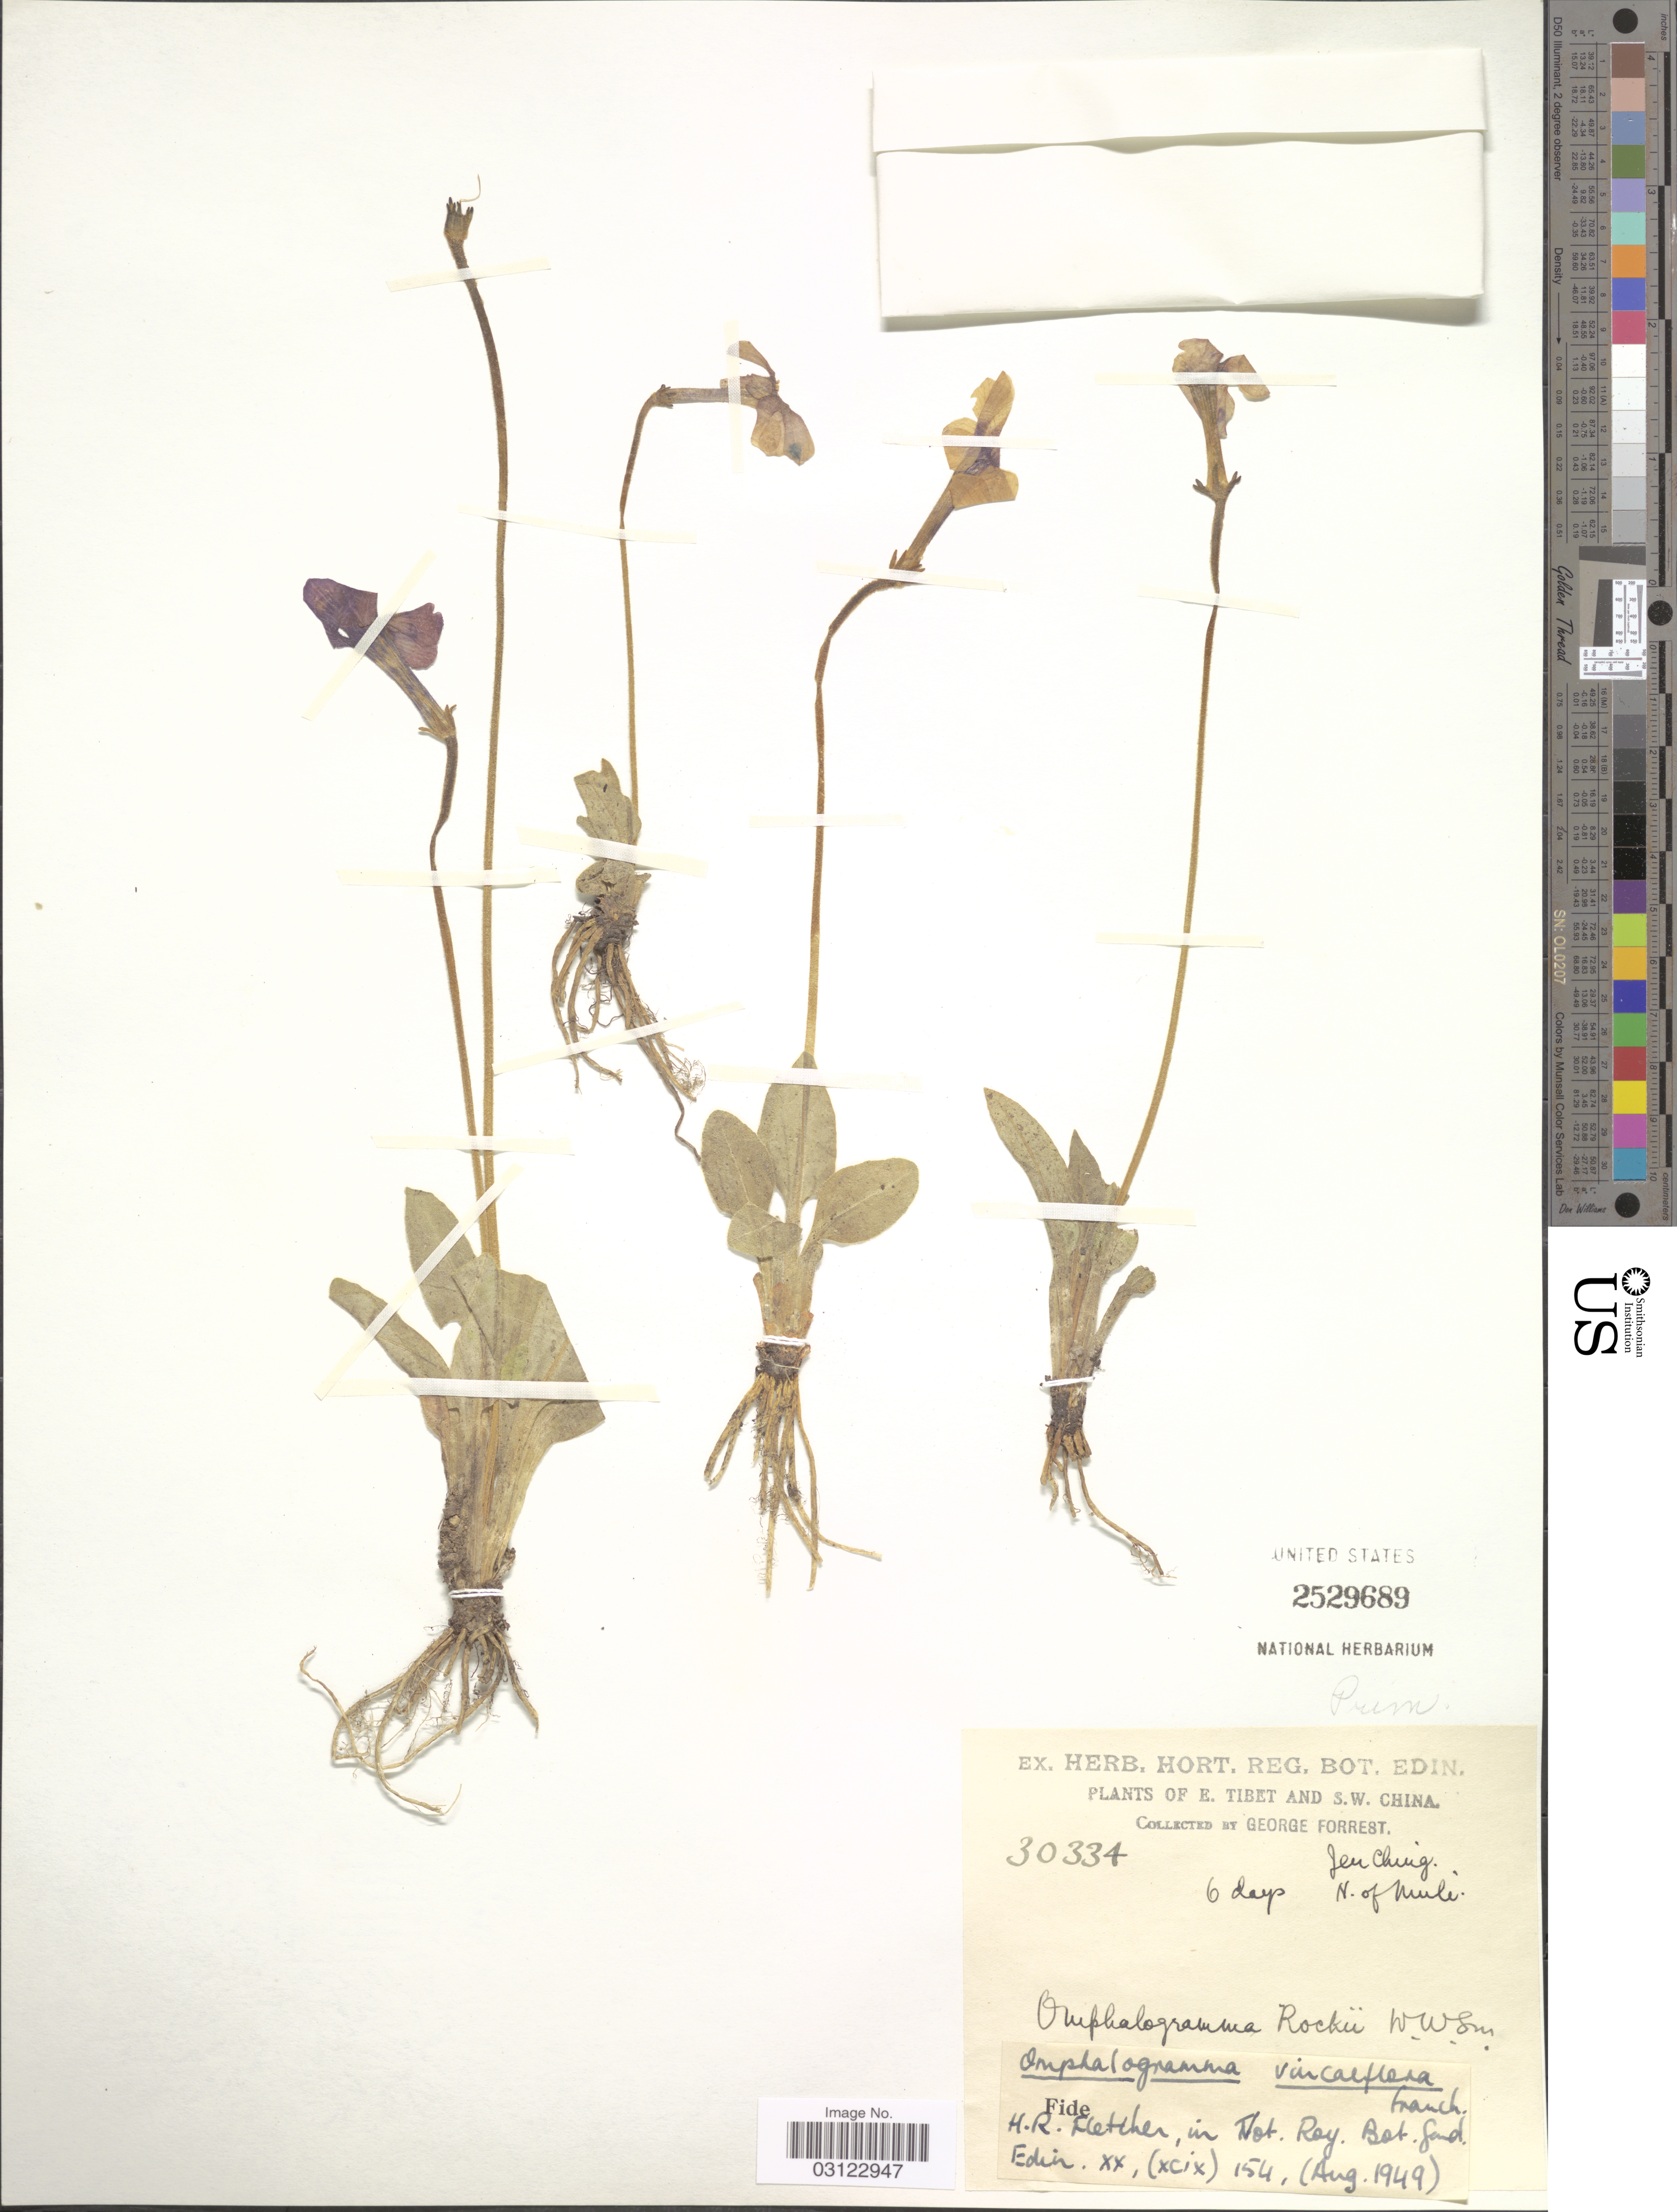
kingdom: Plantae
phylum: Tracheophyta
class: Magnoliopsida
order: Ericales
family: Primulaceae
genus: Omphalogramma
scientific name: Omphalogramma vinciflorum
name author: (Franch.) Franch.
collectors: G. Forrest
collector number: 30334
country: China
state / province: Xizang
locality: E. Tibet and S.W. China. Jen Ching. 6 days N. of Muli.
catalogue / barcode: US 2529689